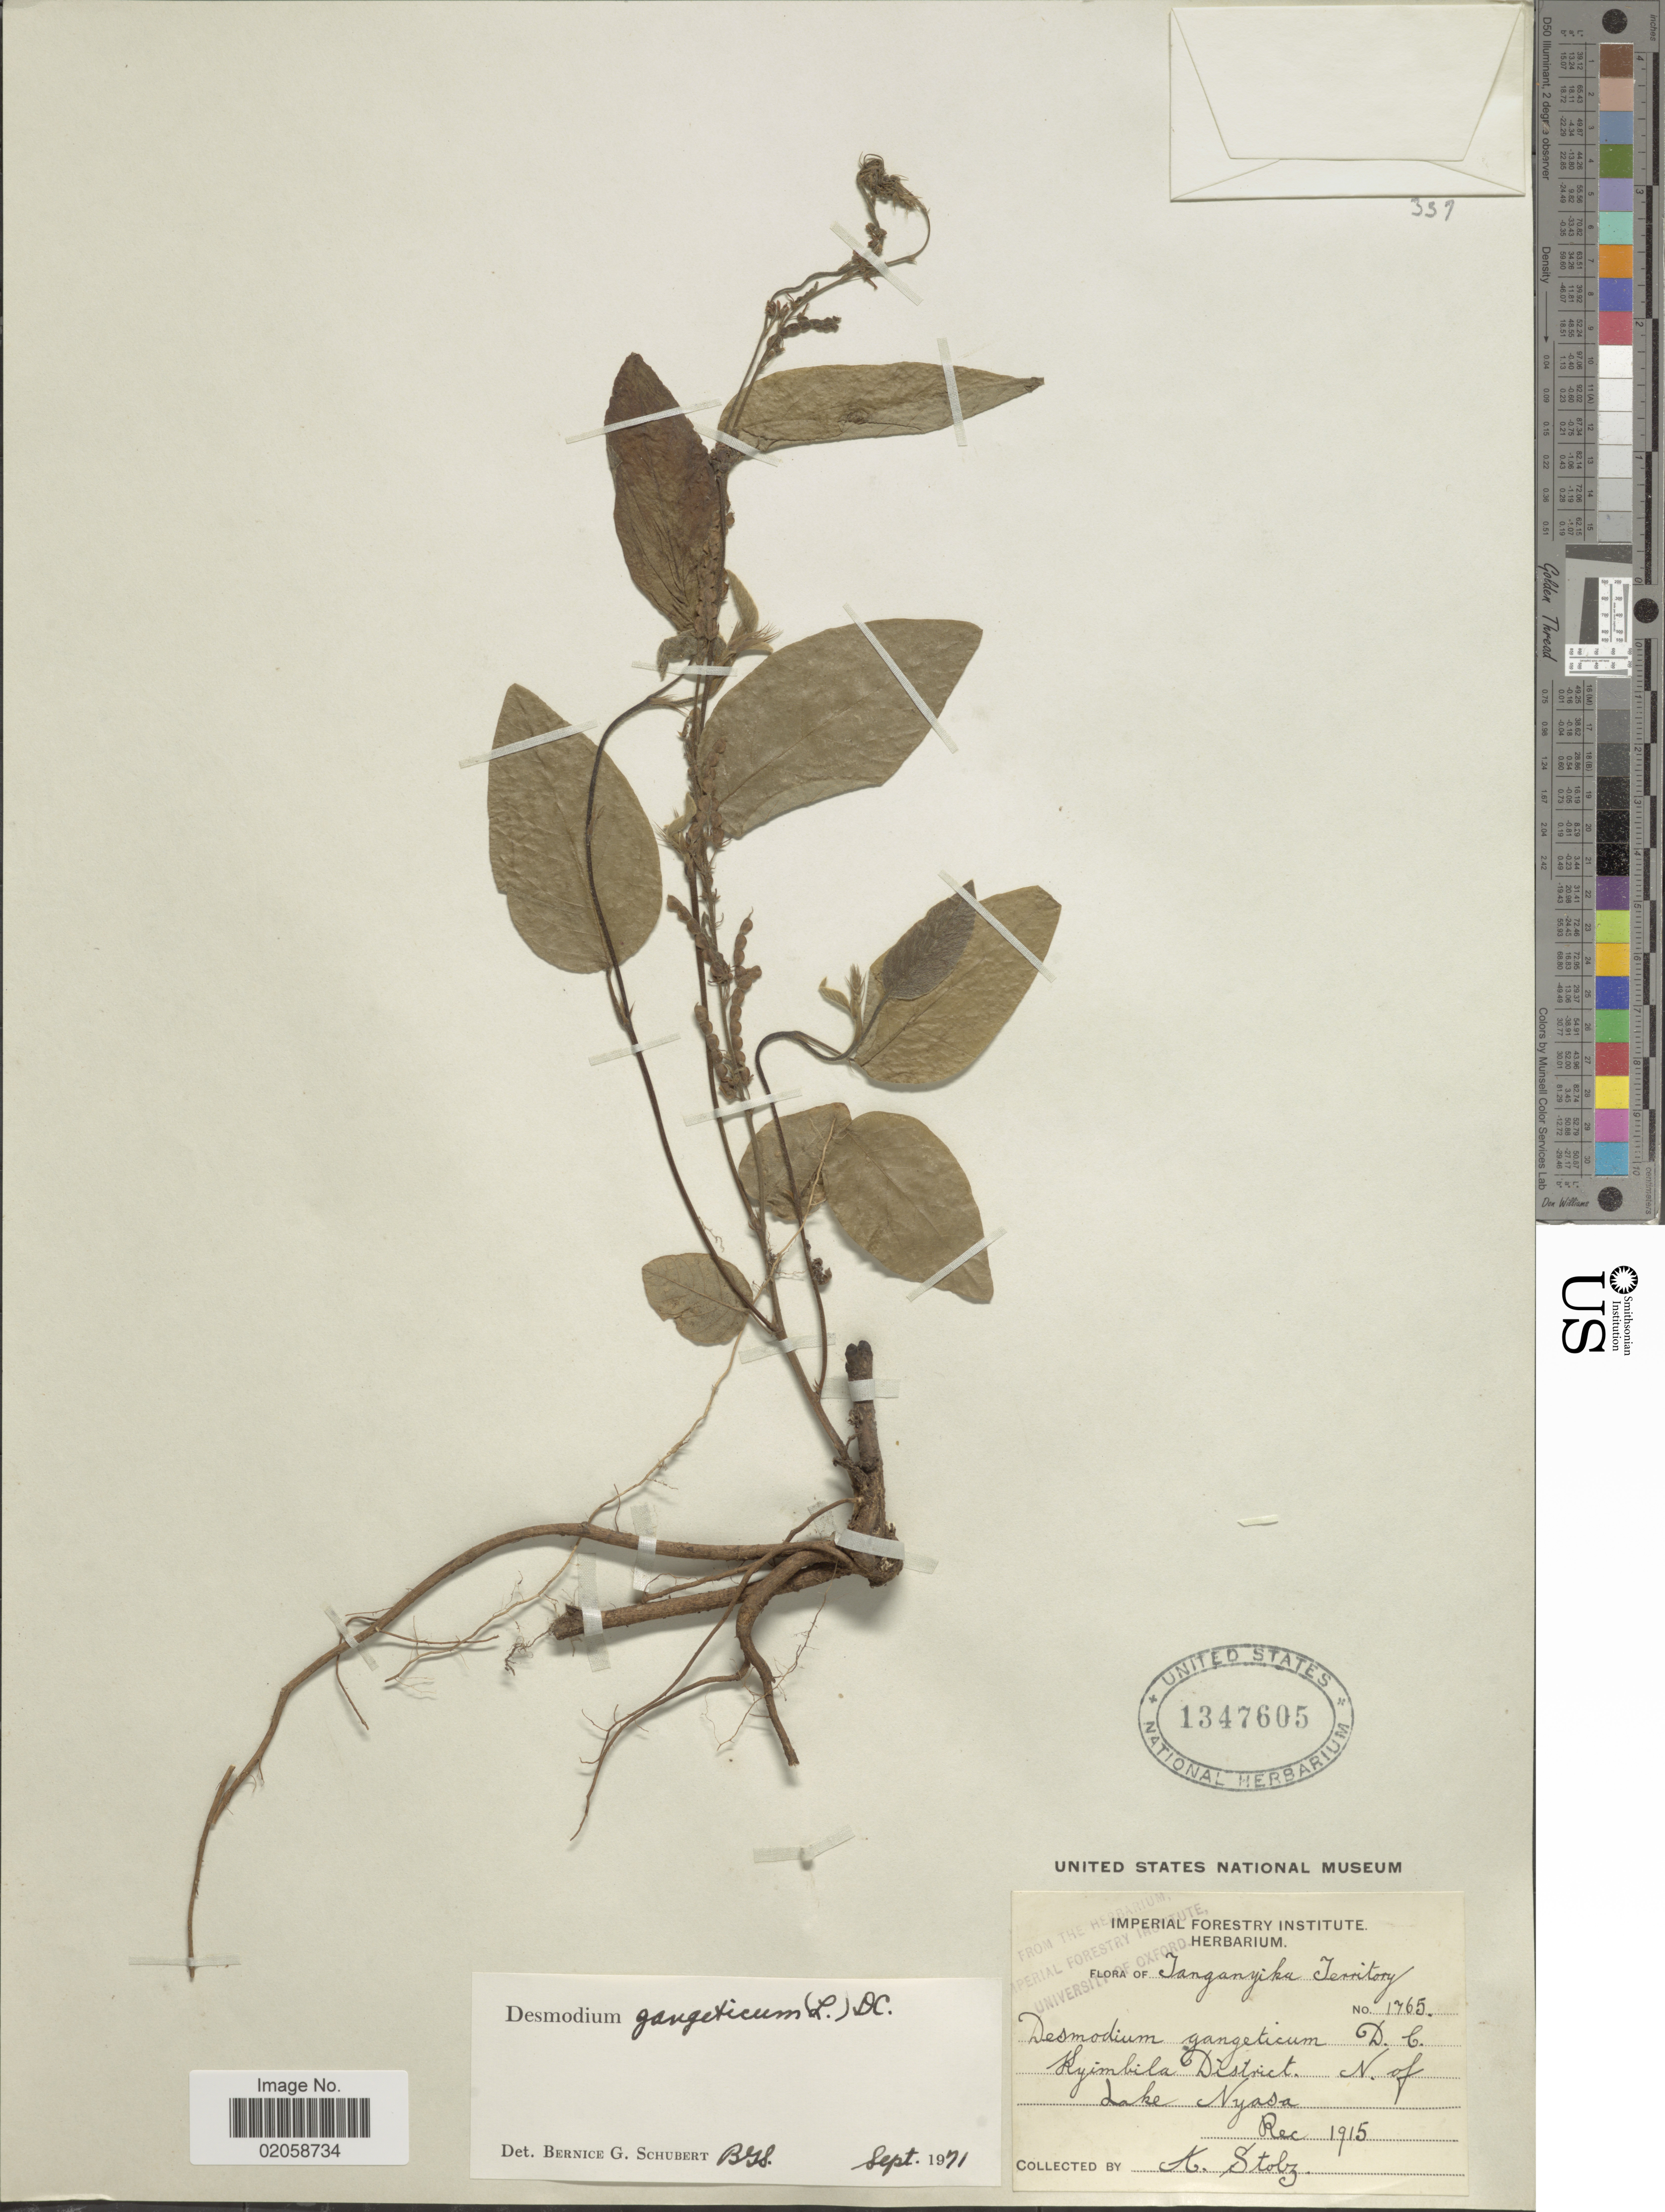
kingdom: Plantae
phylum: Tracheophyta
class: Magnoliopsida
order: Fabales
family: Fabaceae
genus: Pleurolobus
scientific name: Pleurolobus gangeticus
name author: (L.) J. St.-Hil. ex H. Ohashi & K. Ohashi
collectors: A. Stolz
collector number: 1765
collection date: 1915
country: Tanzania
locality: Tanganyika Territory. Kyimbila District, N. of Lake Nyasa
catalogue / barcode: US 1347605